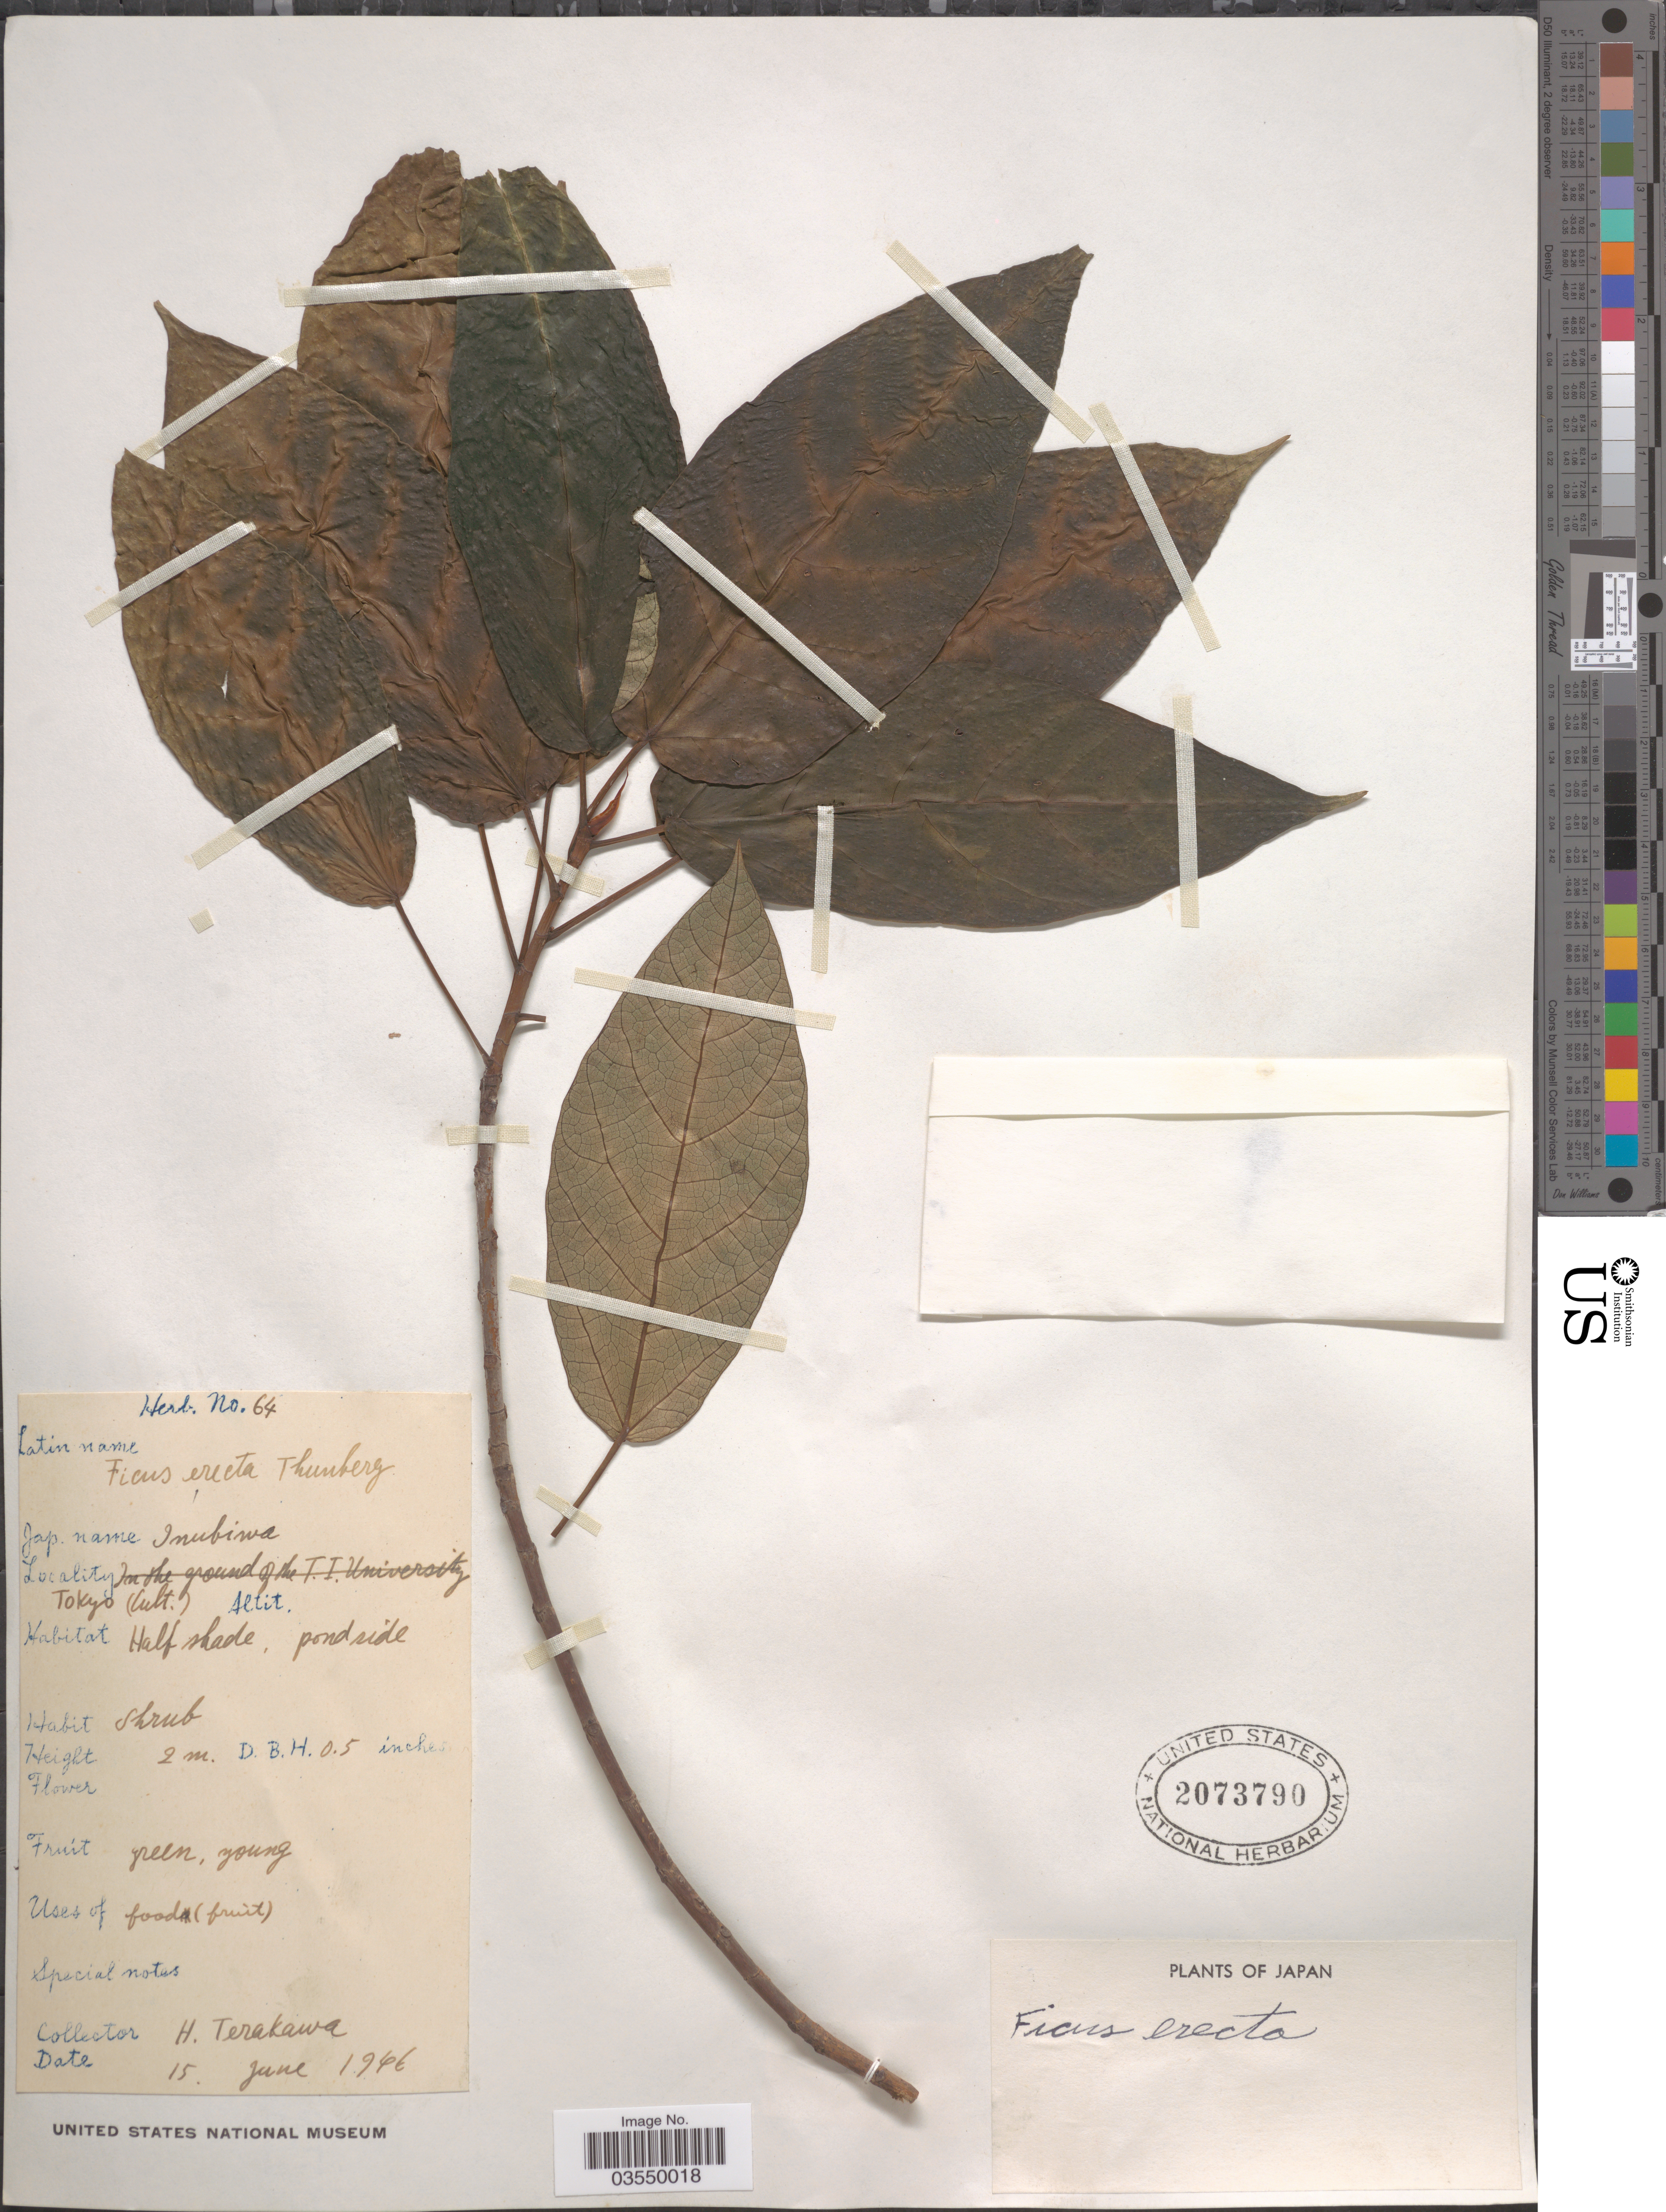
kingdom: Plantae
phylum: Tracheophyta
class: Magnoliopsida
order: Rosales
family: Moraceae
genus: Ficus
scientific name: Ficus erecta var. erecta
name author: Thunb.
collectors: H. Terakawa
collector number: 64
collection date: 1946-06-15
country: Japan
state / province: Tokyo, Federal City of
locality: Tokyo.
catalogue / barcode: US 2073790